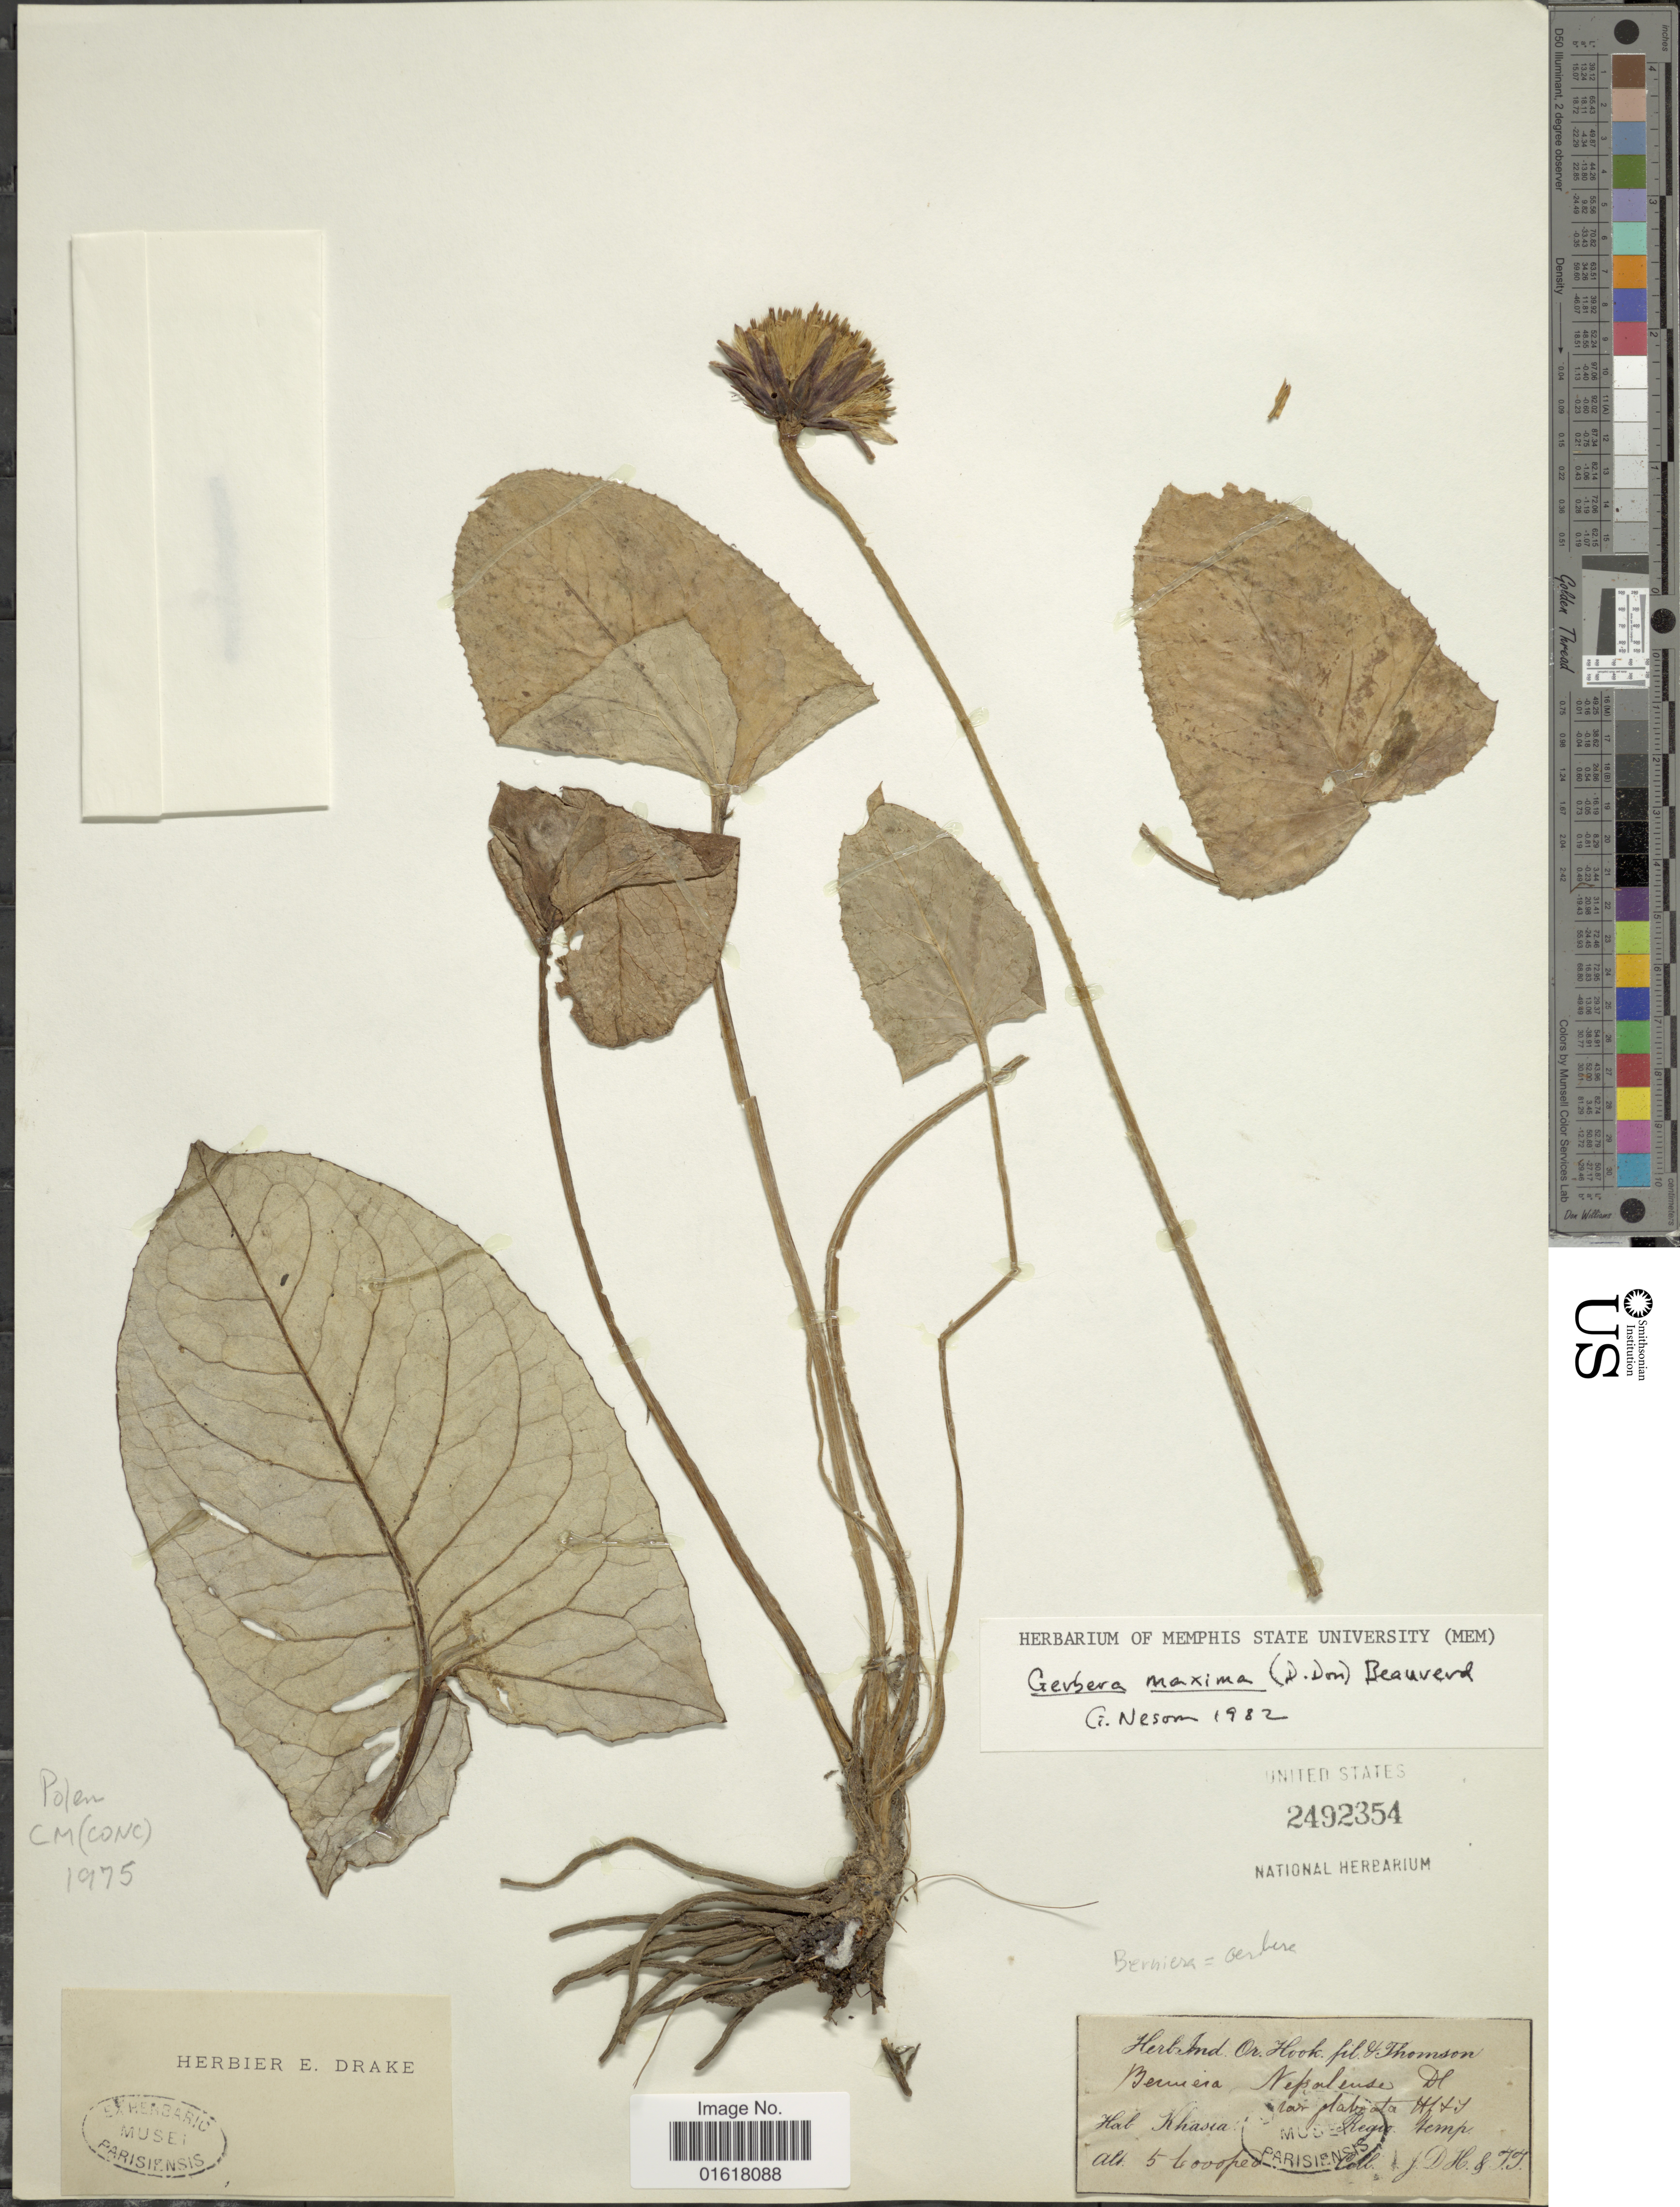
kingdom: Plantae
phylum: Tracheophyta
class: Magnoliopsida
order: Asterales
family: Asteraceae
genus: Gerbera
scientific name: Gerbera maxima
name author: (D. Don) Beauverd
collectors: J. D. Hooker & T. Thomson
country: Nepal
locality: Khasia. Regio temp. Berniera [unsure placement]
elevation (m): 1524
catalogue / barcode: US 2492354